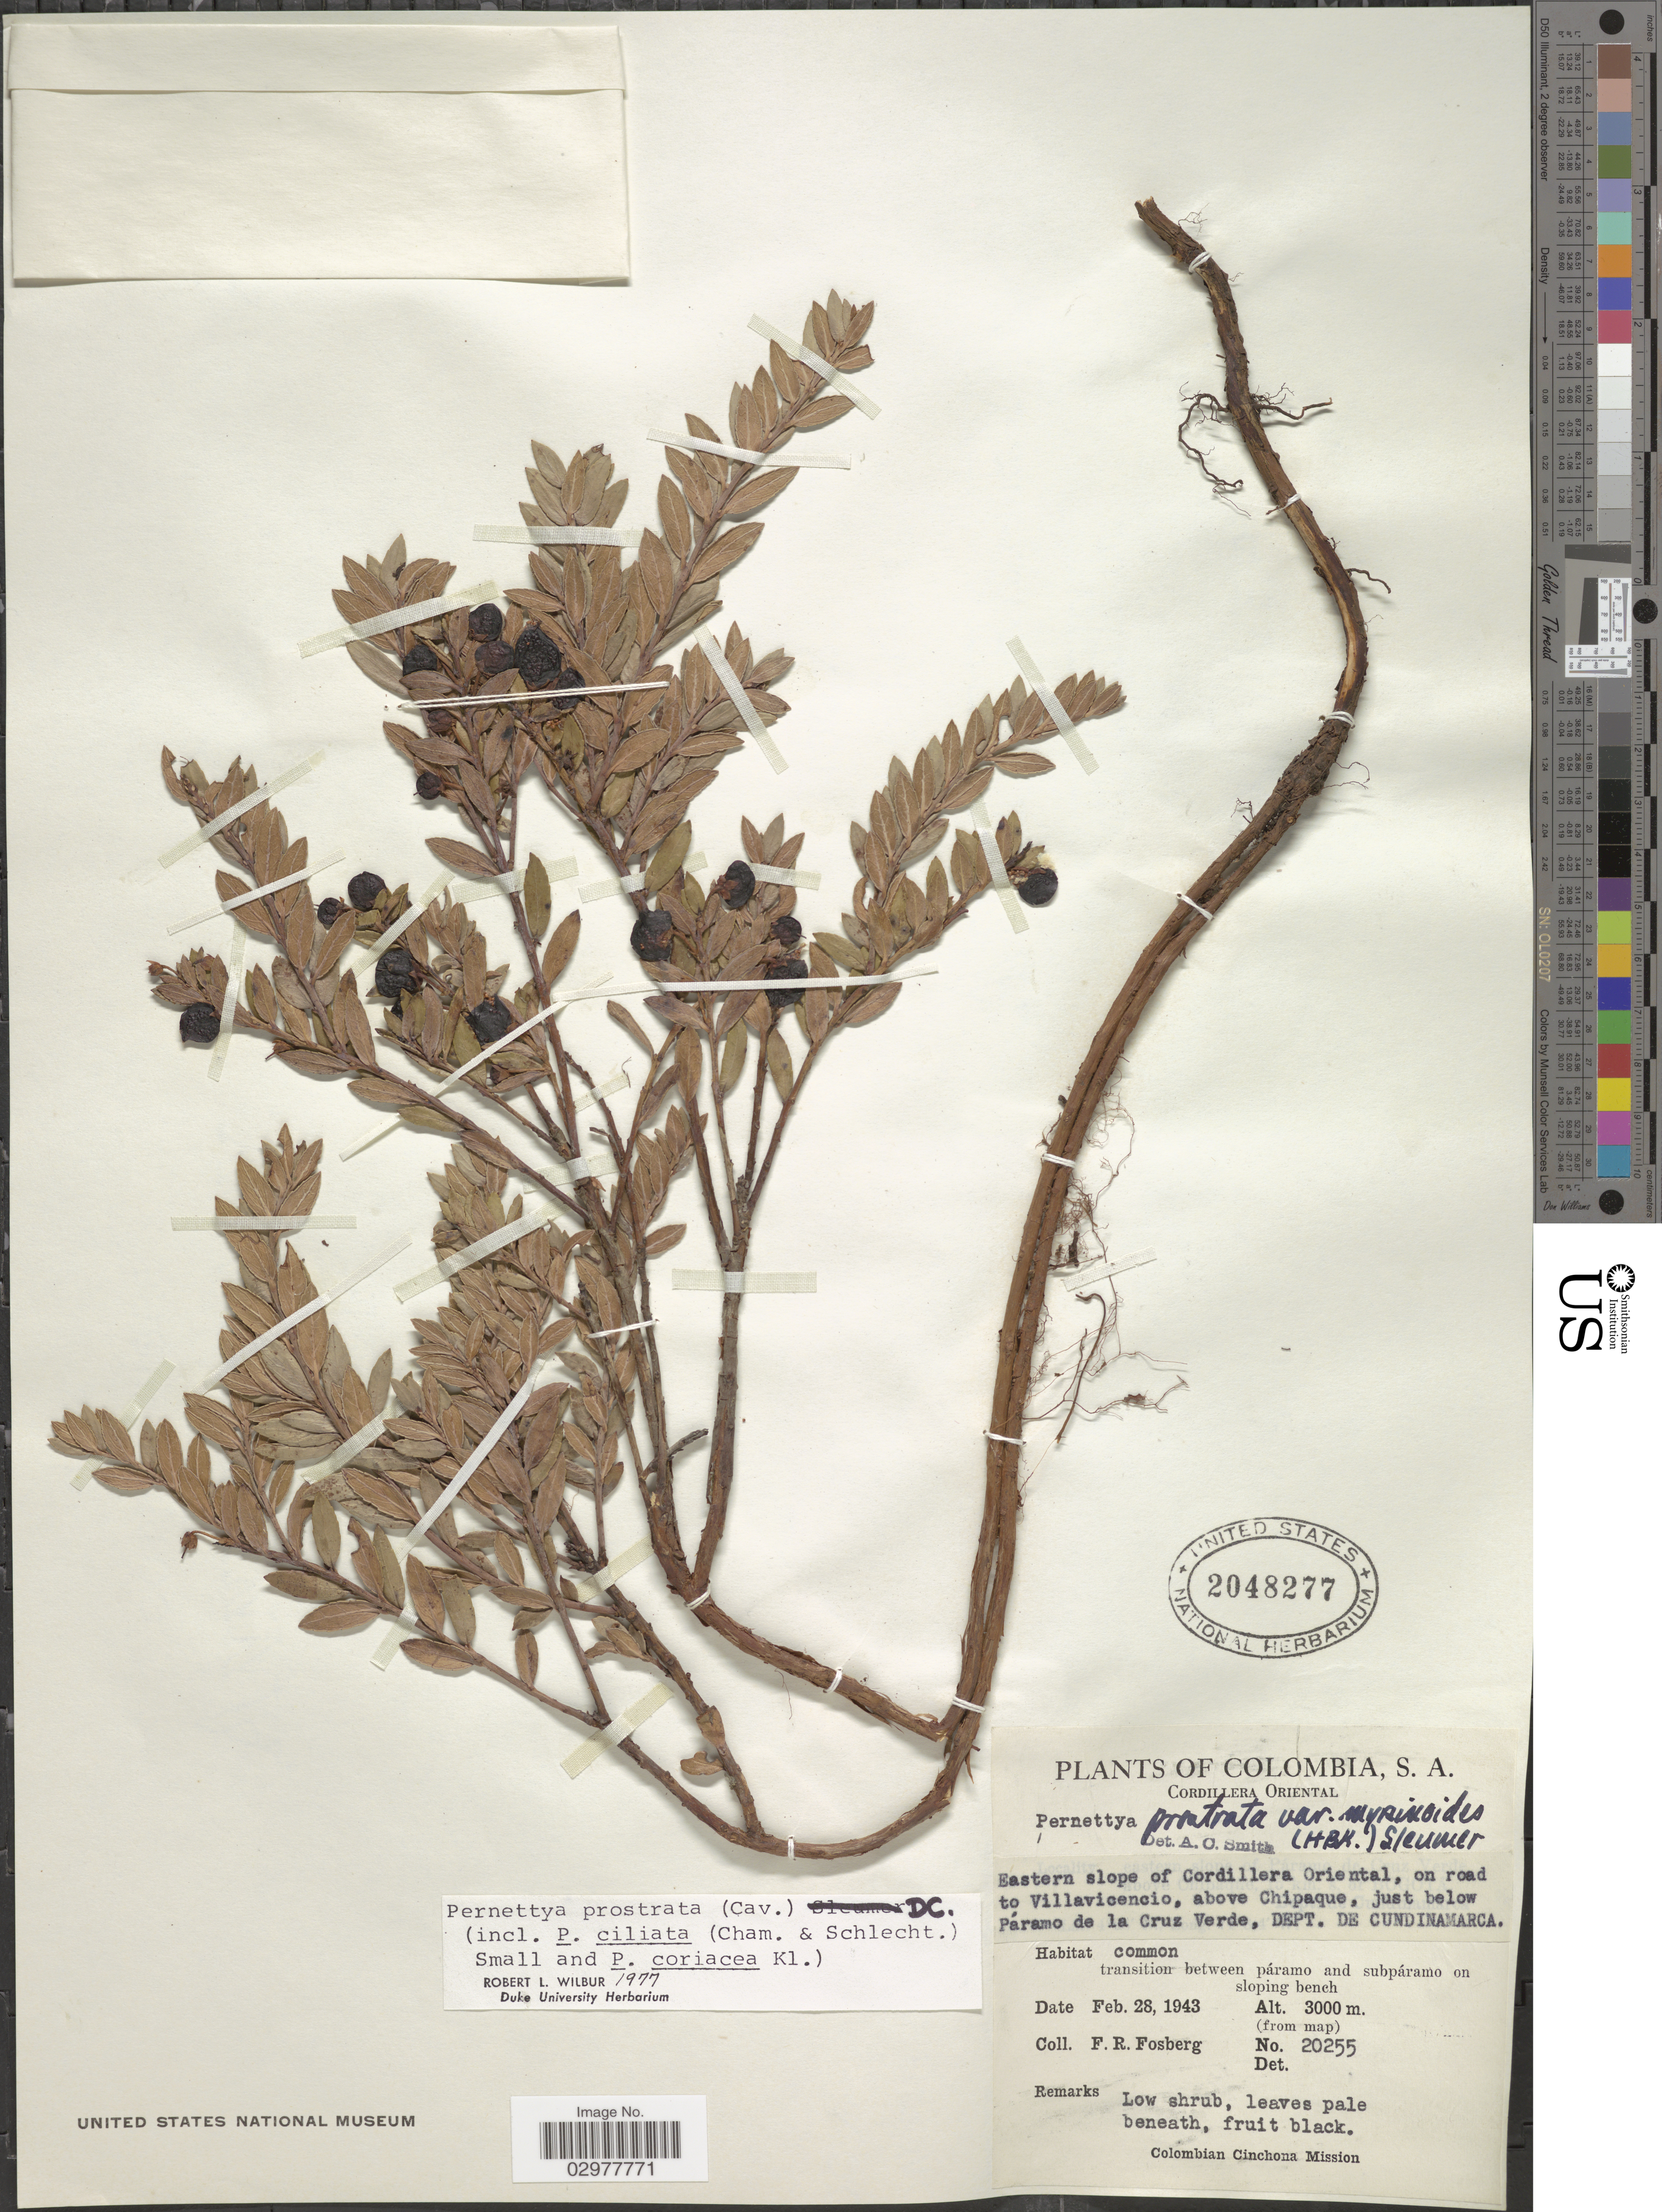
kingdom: Plantae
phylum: Tracheophyta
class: Magnoliopsida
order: Ericales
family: Ericaceae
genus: Pernettya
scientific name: Pernettya prostrata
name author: (Cav.) DC.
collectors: F. R. Fosberg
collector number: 20255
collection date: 1943-02-28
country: Colombia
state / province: Cundinamarca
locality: Cordillera Oriental, Eastern slope of Cordillera Oriental on road to Villavicencio, above Chipaque, below Páramo de la Cruz Verde, Dept. de Cundinamarca.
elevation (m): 3300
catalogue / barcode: US 2048277